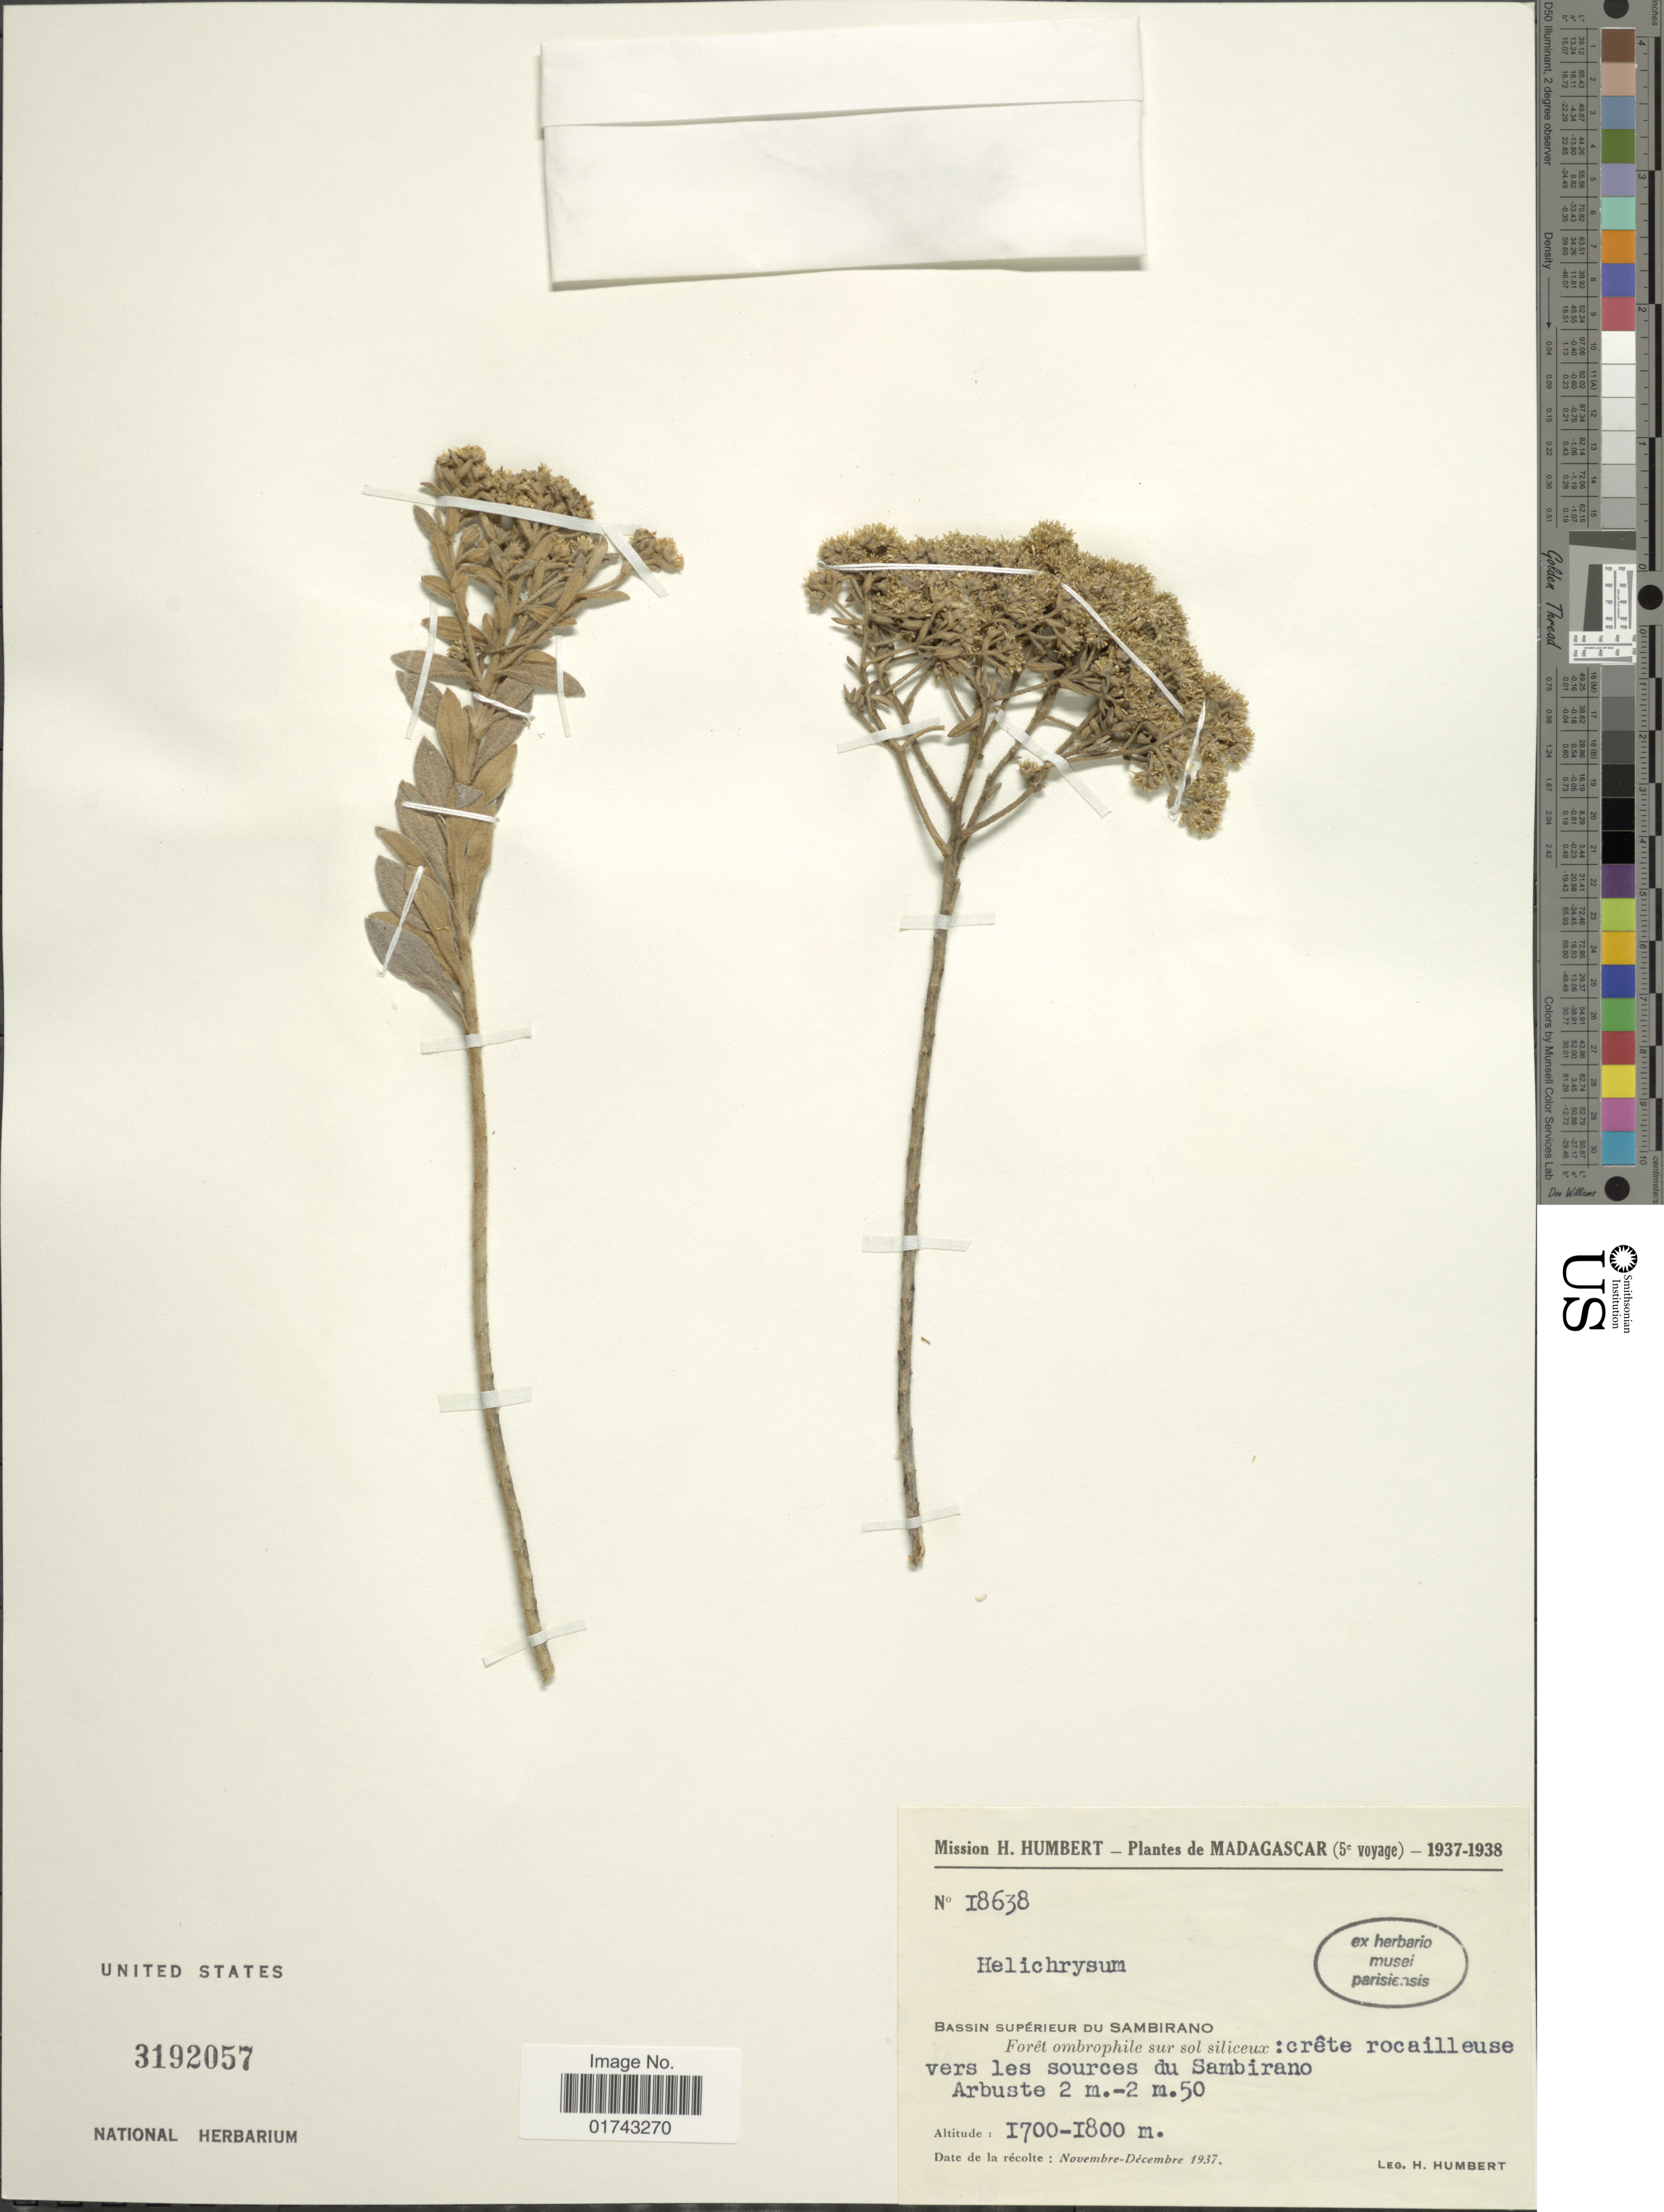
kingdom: Plantae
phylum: Tracheophyta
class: Magnoliopsida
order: Asterales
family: Asteraceae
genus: Helichrysum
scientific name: Helichrysum lanuginosum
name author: Humbert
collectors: H. Humbert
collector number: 18638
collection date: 1937-11/1937-12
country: Madagascar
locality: Bassin Superieur du Sambirano, Foret ombrophile sur sol siliceux: crete rocailleuse cers les sources du Sambirano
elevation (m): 1700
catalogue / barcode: US 3192057